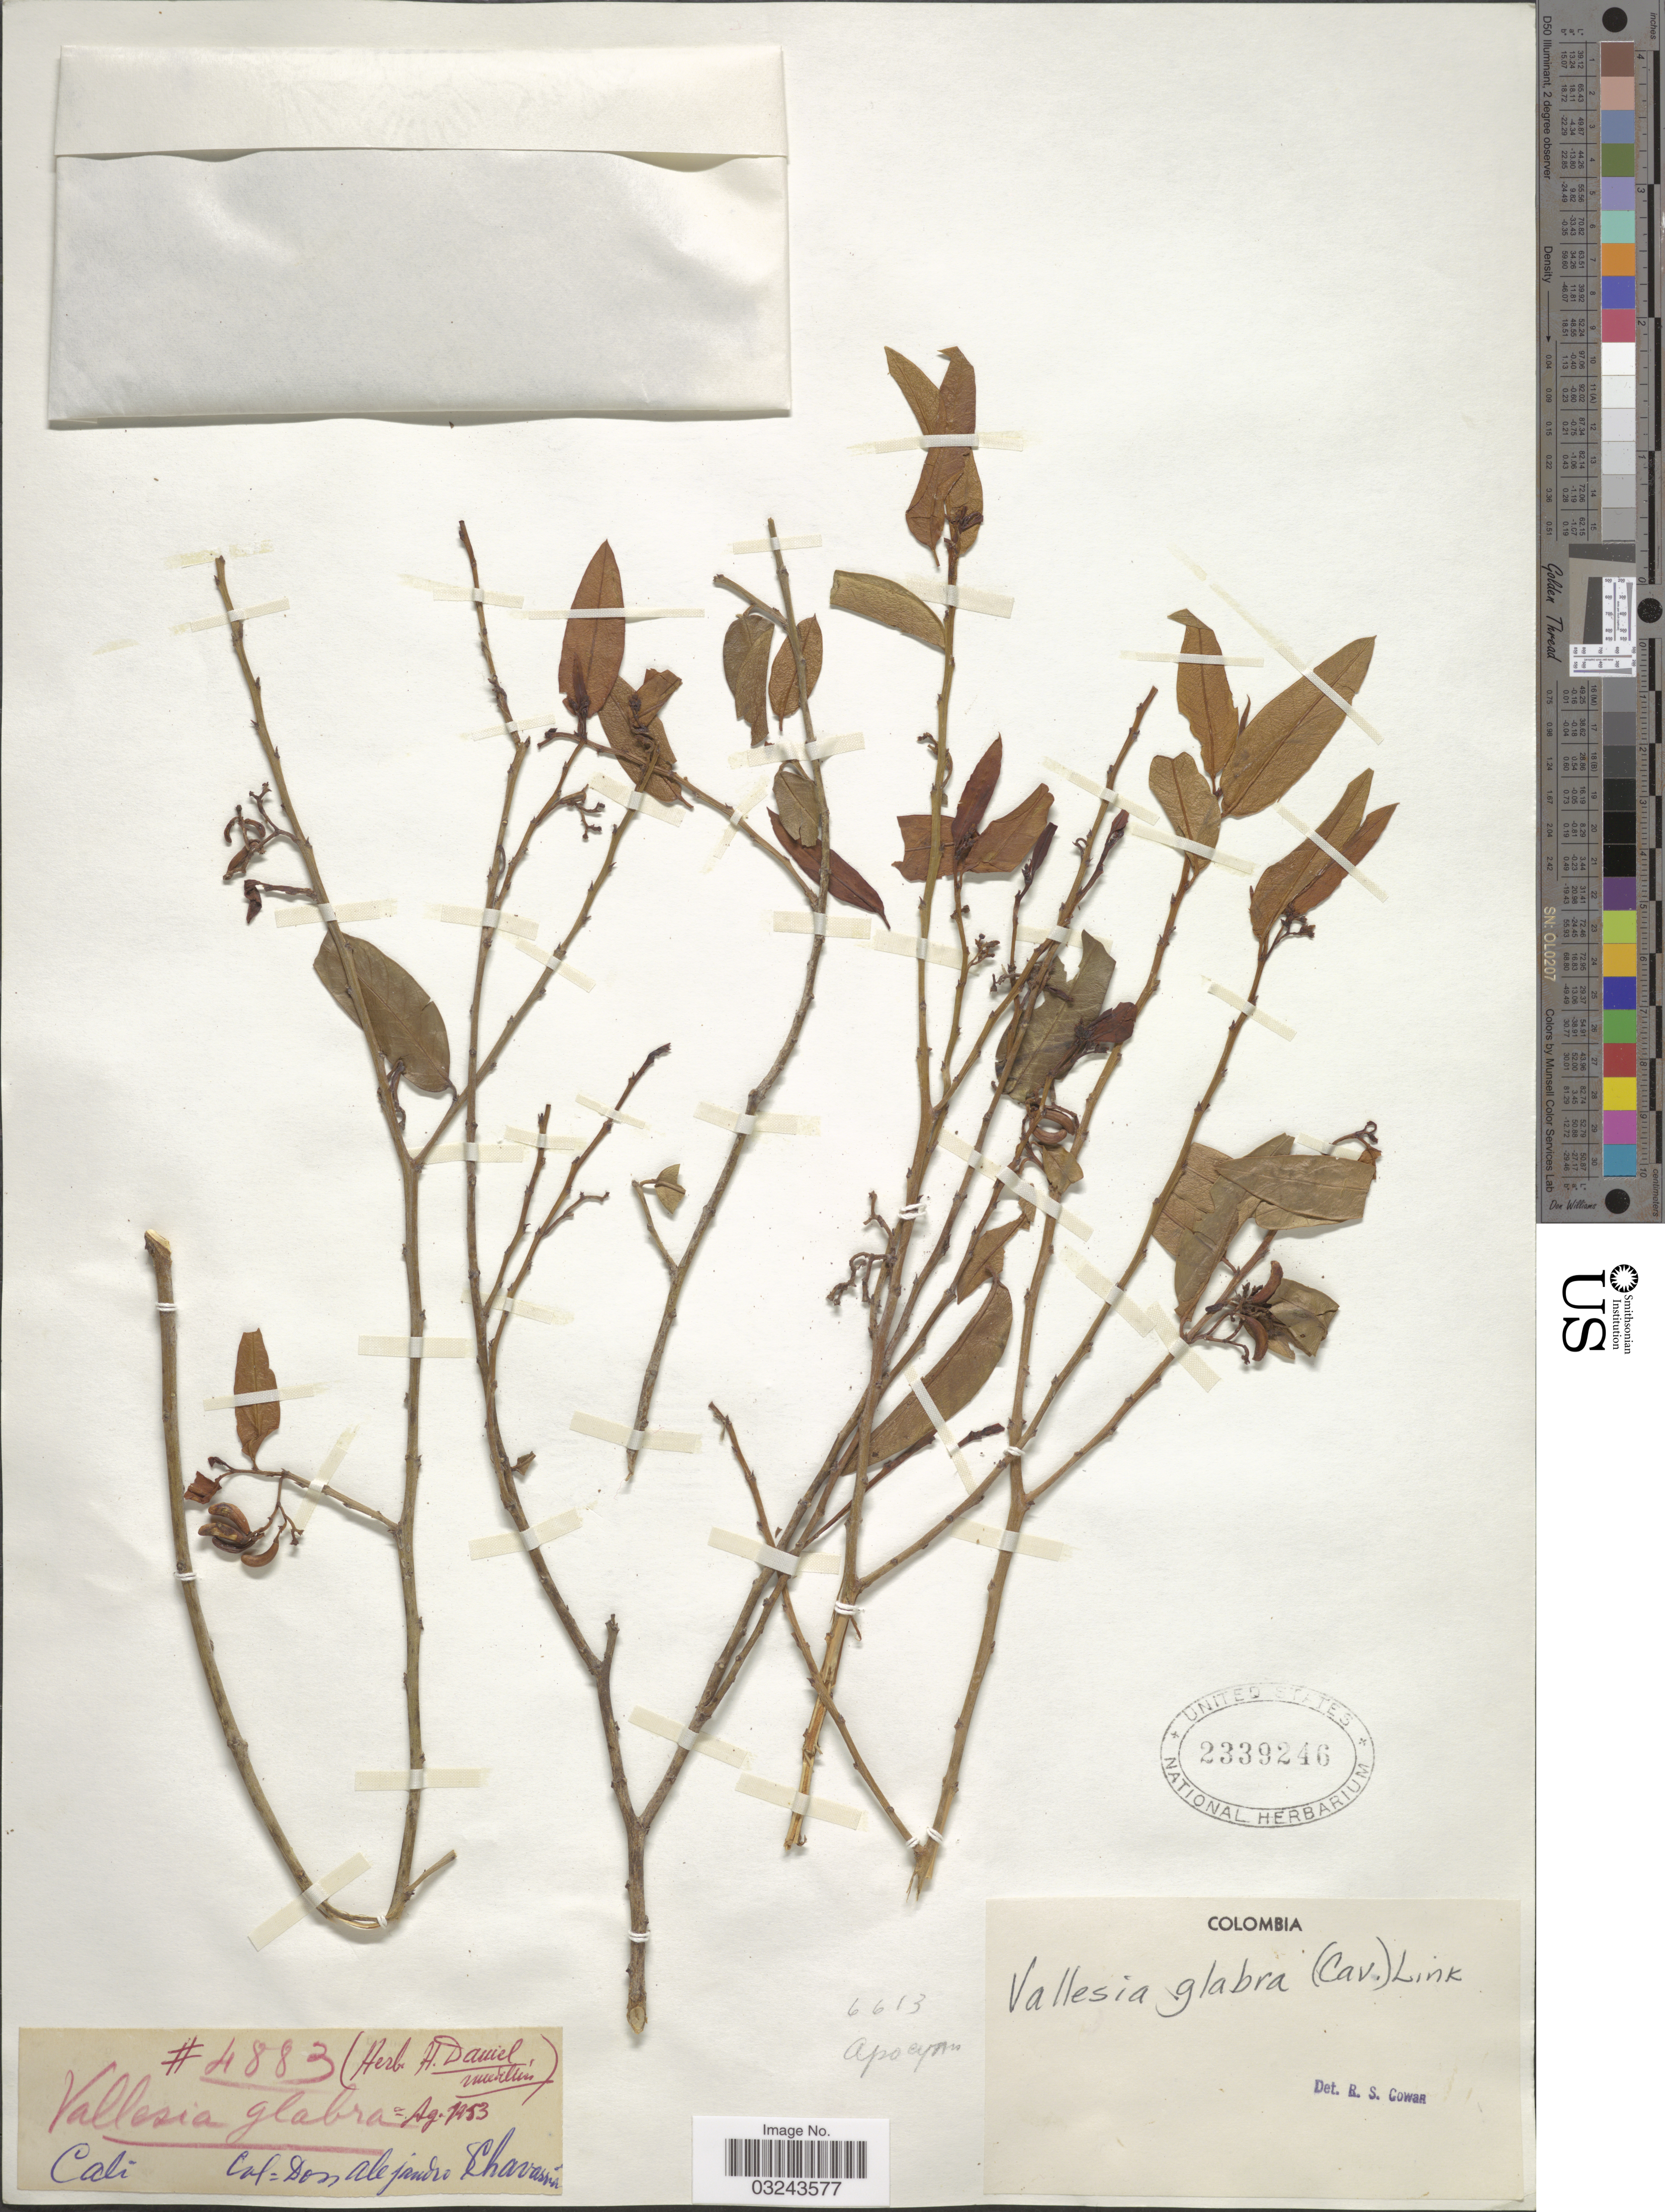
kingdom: Plantae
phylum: Tracheophyta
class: Magnoliopsida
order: Gentianales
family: Apocynaceae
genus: Vallesia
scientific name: Vallesia glabra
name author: (Cav.) Link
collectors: D. Chavarria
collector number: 4883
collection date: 1953-08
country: Colombia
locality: Cali.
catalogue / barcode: US 2339246